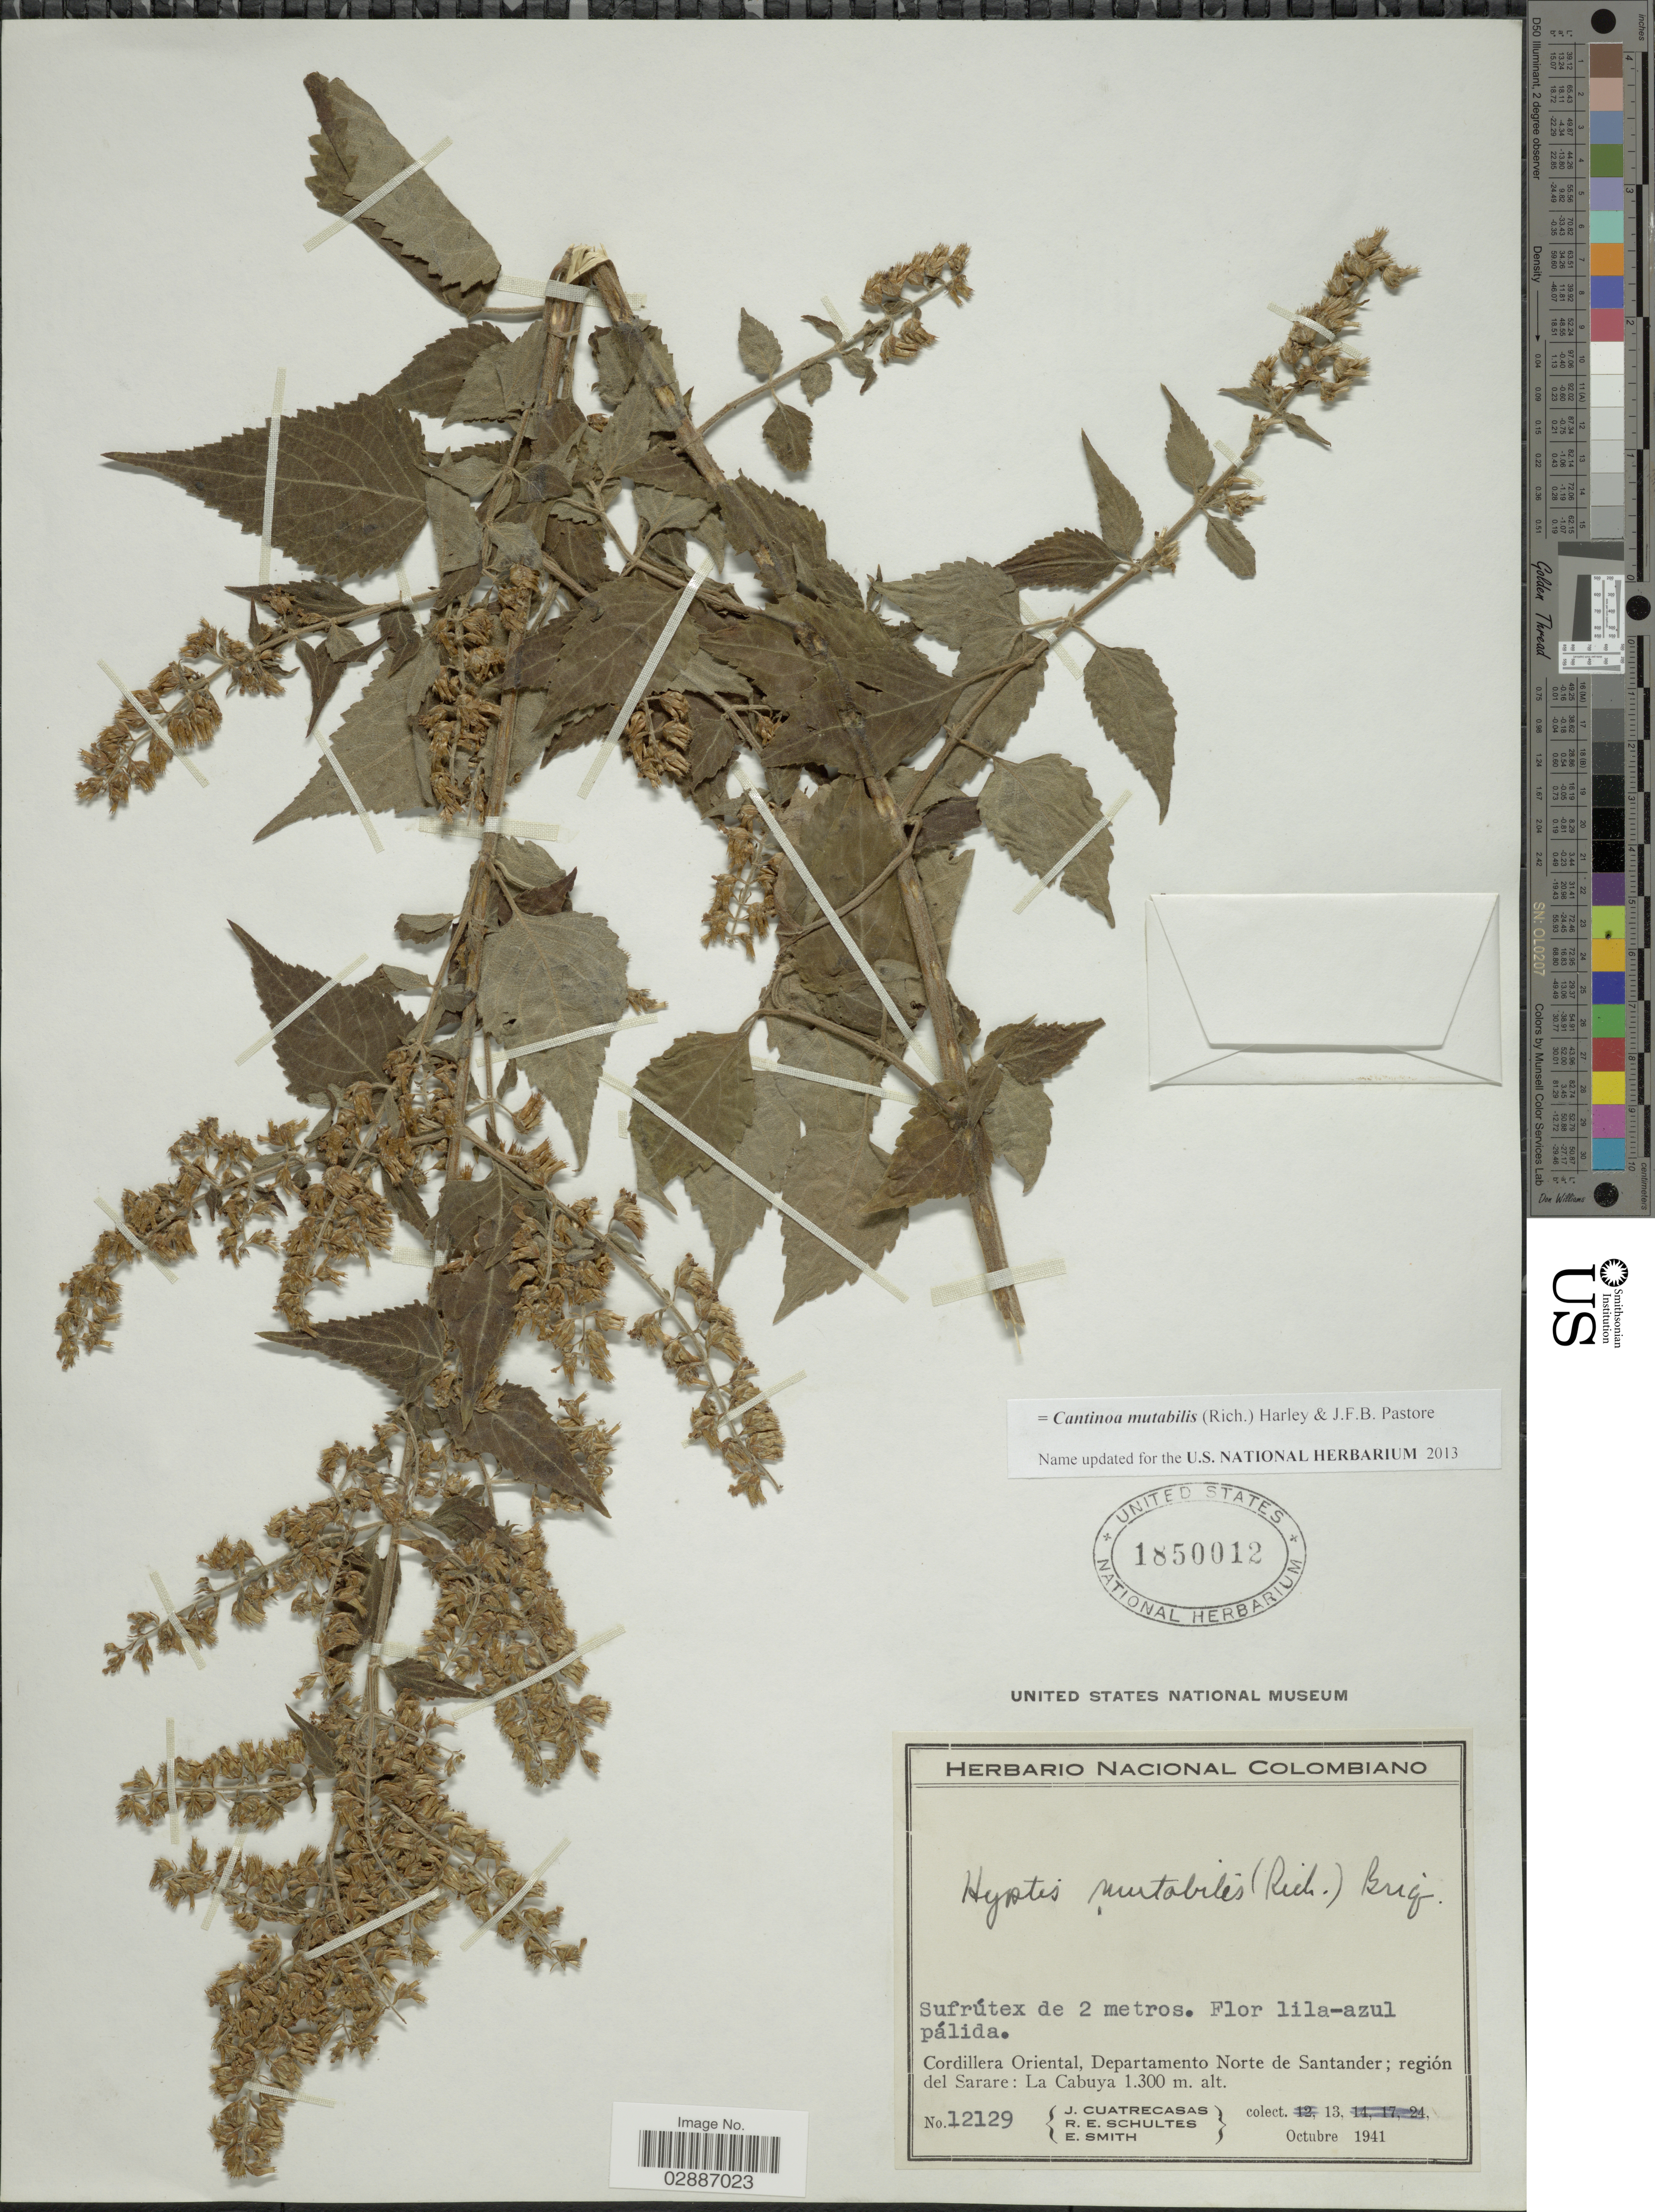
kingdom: Plantae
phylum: Tracheophyta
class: Magnoliopsida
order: Lamiales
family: Lamiaceae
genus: Cantinoa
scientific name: Cantinoa mutabilis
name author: (Epling) Harley & J.F.B. Pastore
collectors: J. Cuatrecasas, R. E. Schultes & E. Smith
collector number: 12129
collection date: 1941-10-13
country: Colombia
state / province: Norte de Santander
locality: Cordillera Oriental, Departamento Norte de Santander; región del Sarare : La Cabuya.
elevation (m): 1300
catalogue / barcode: US 1850012